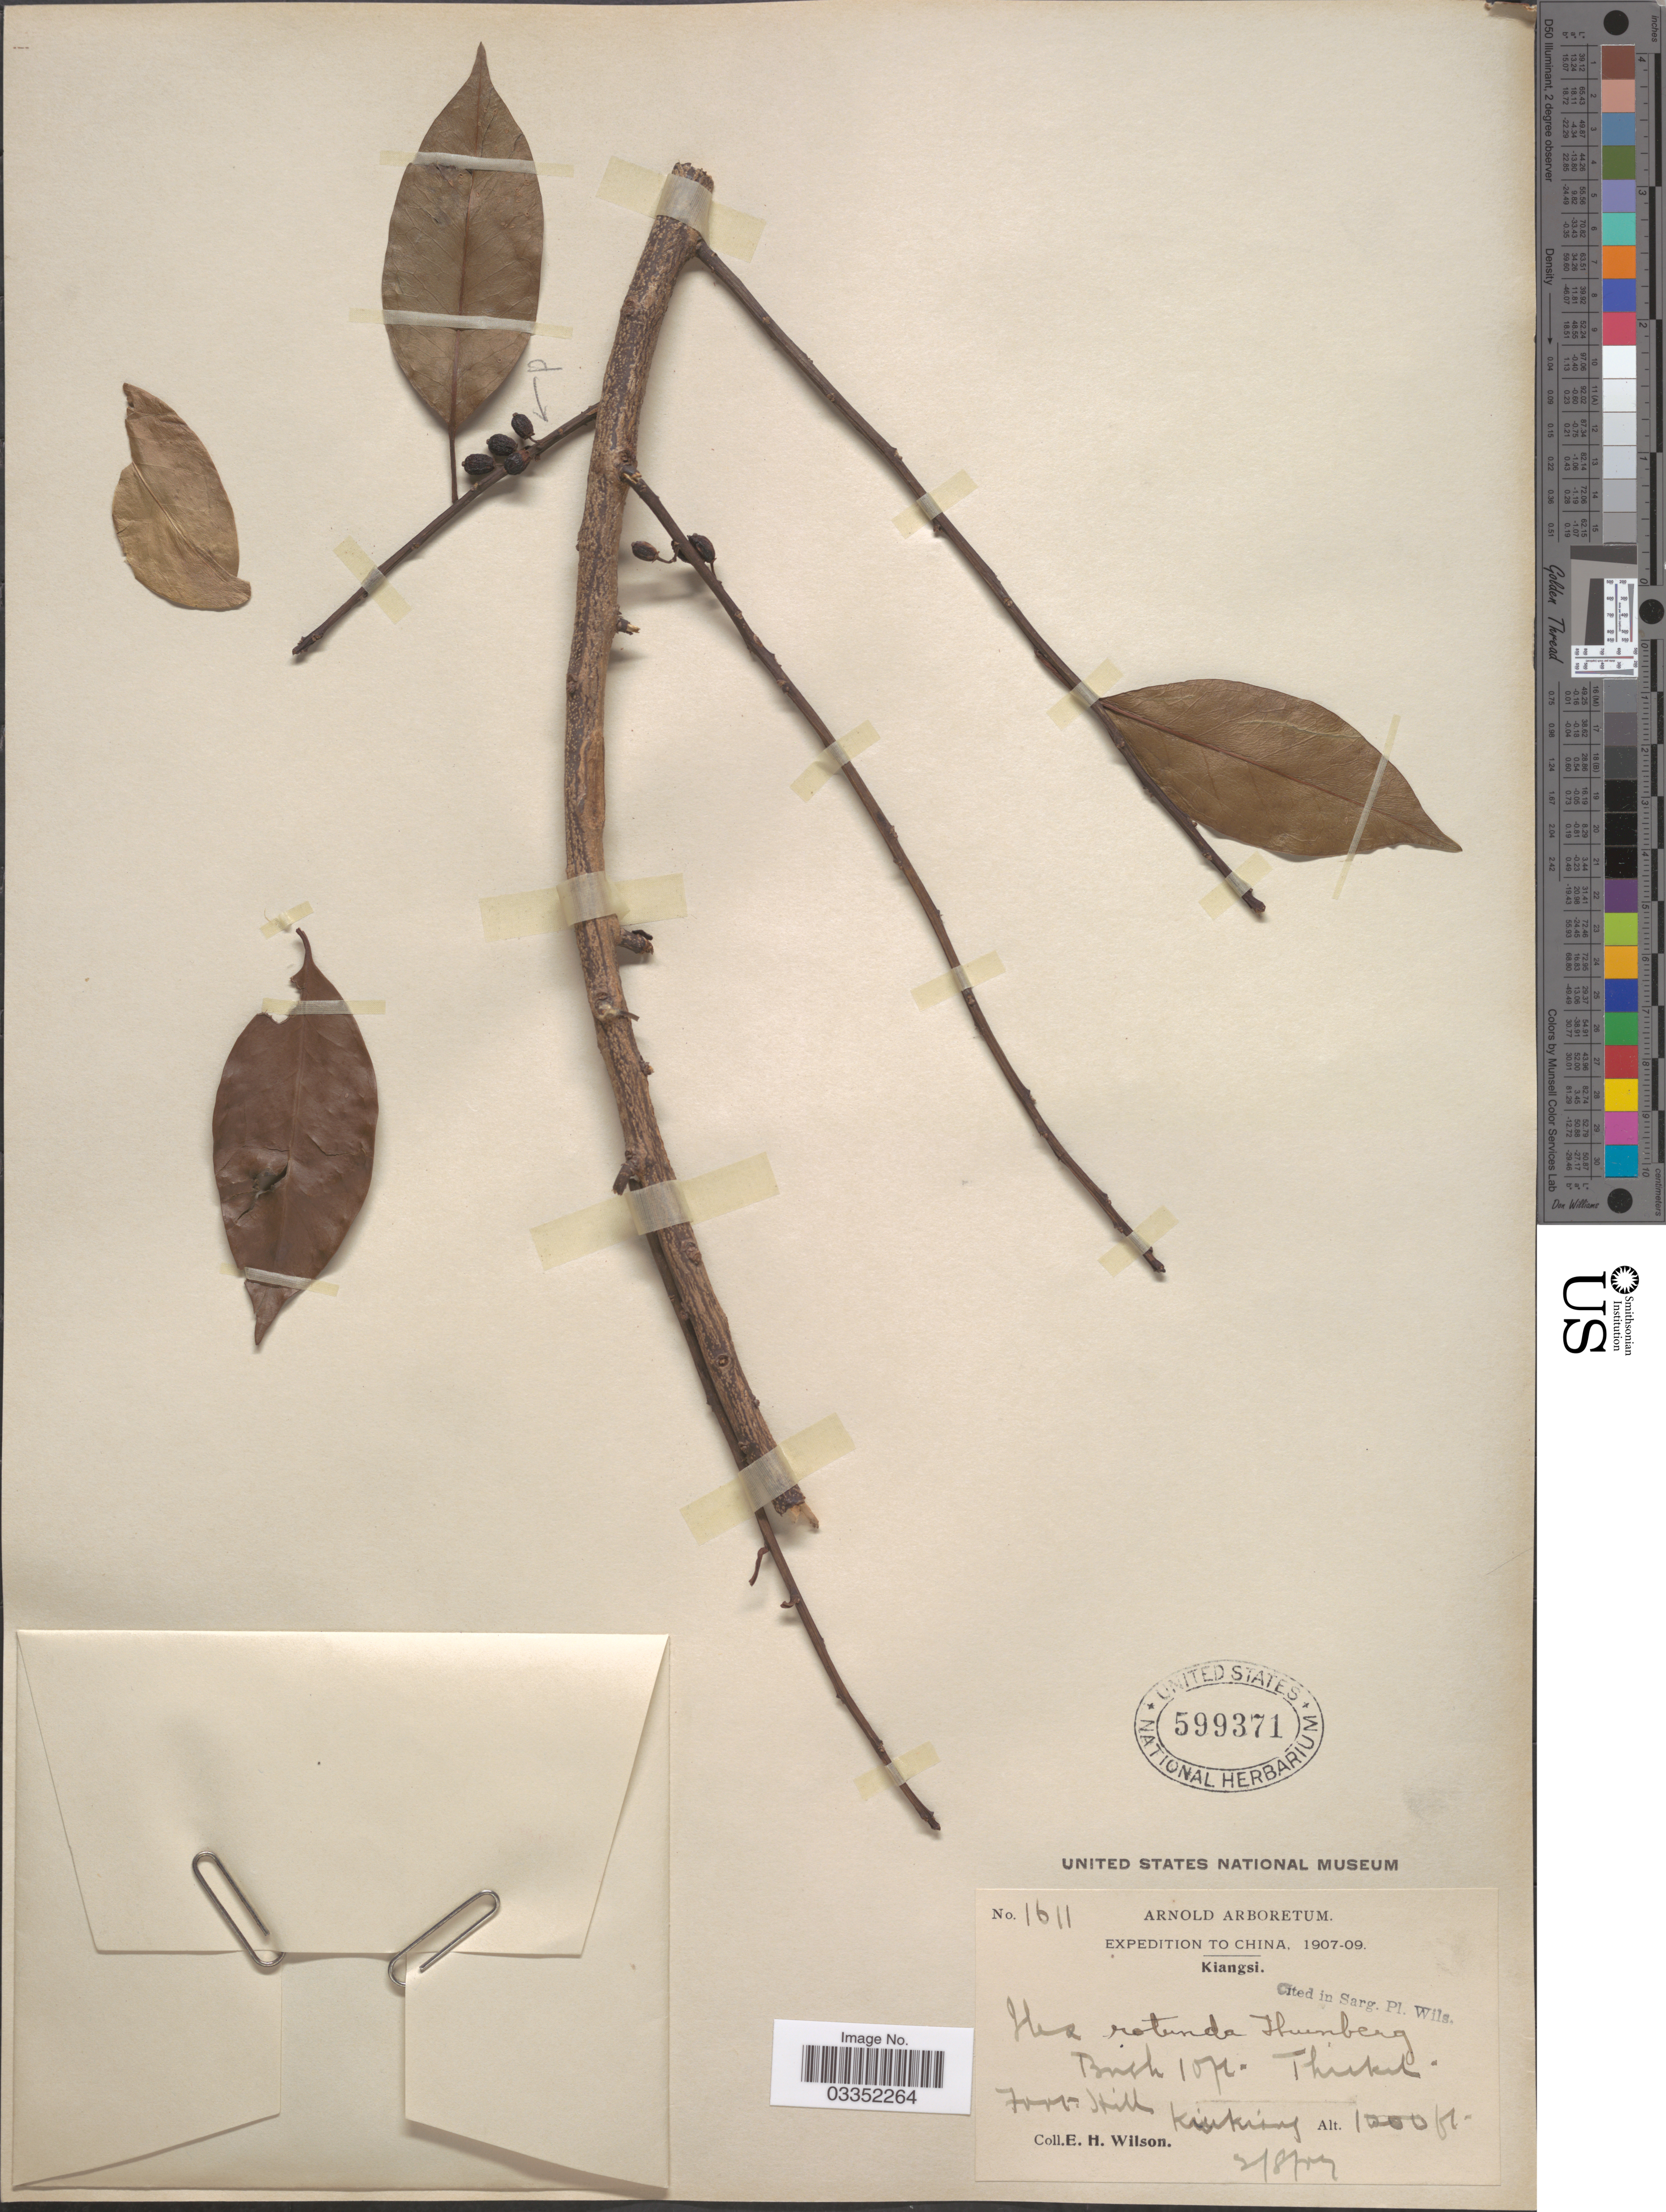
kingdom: Plantae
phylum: Tracheophyta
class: Magnoliopsida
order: Aquifoliales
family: Aquifoliaceae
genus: Ilex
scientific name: Ilex rotunda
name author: Thunb.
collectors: E. Wilson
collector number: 1611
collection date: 1909-08-02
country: China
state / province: Jiangxi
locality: Kiangsi, [illegible text].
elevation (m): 366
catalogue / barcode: US 599371